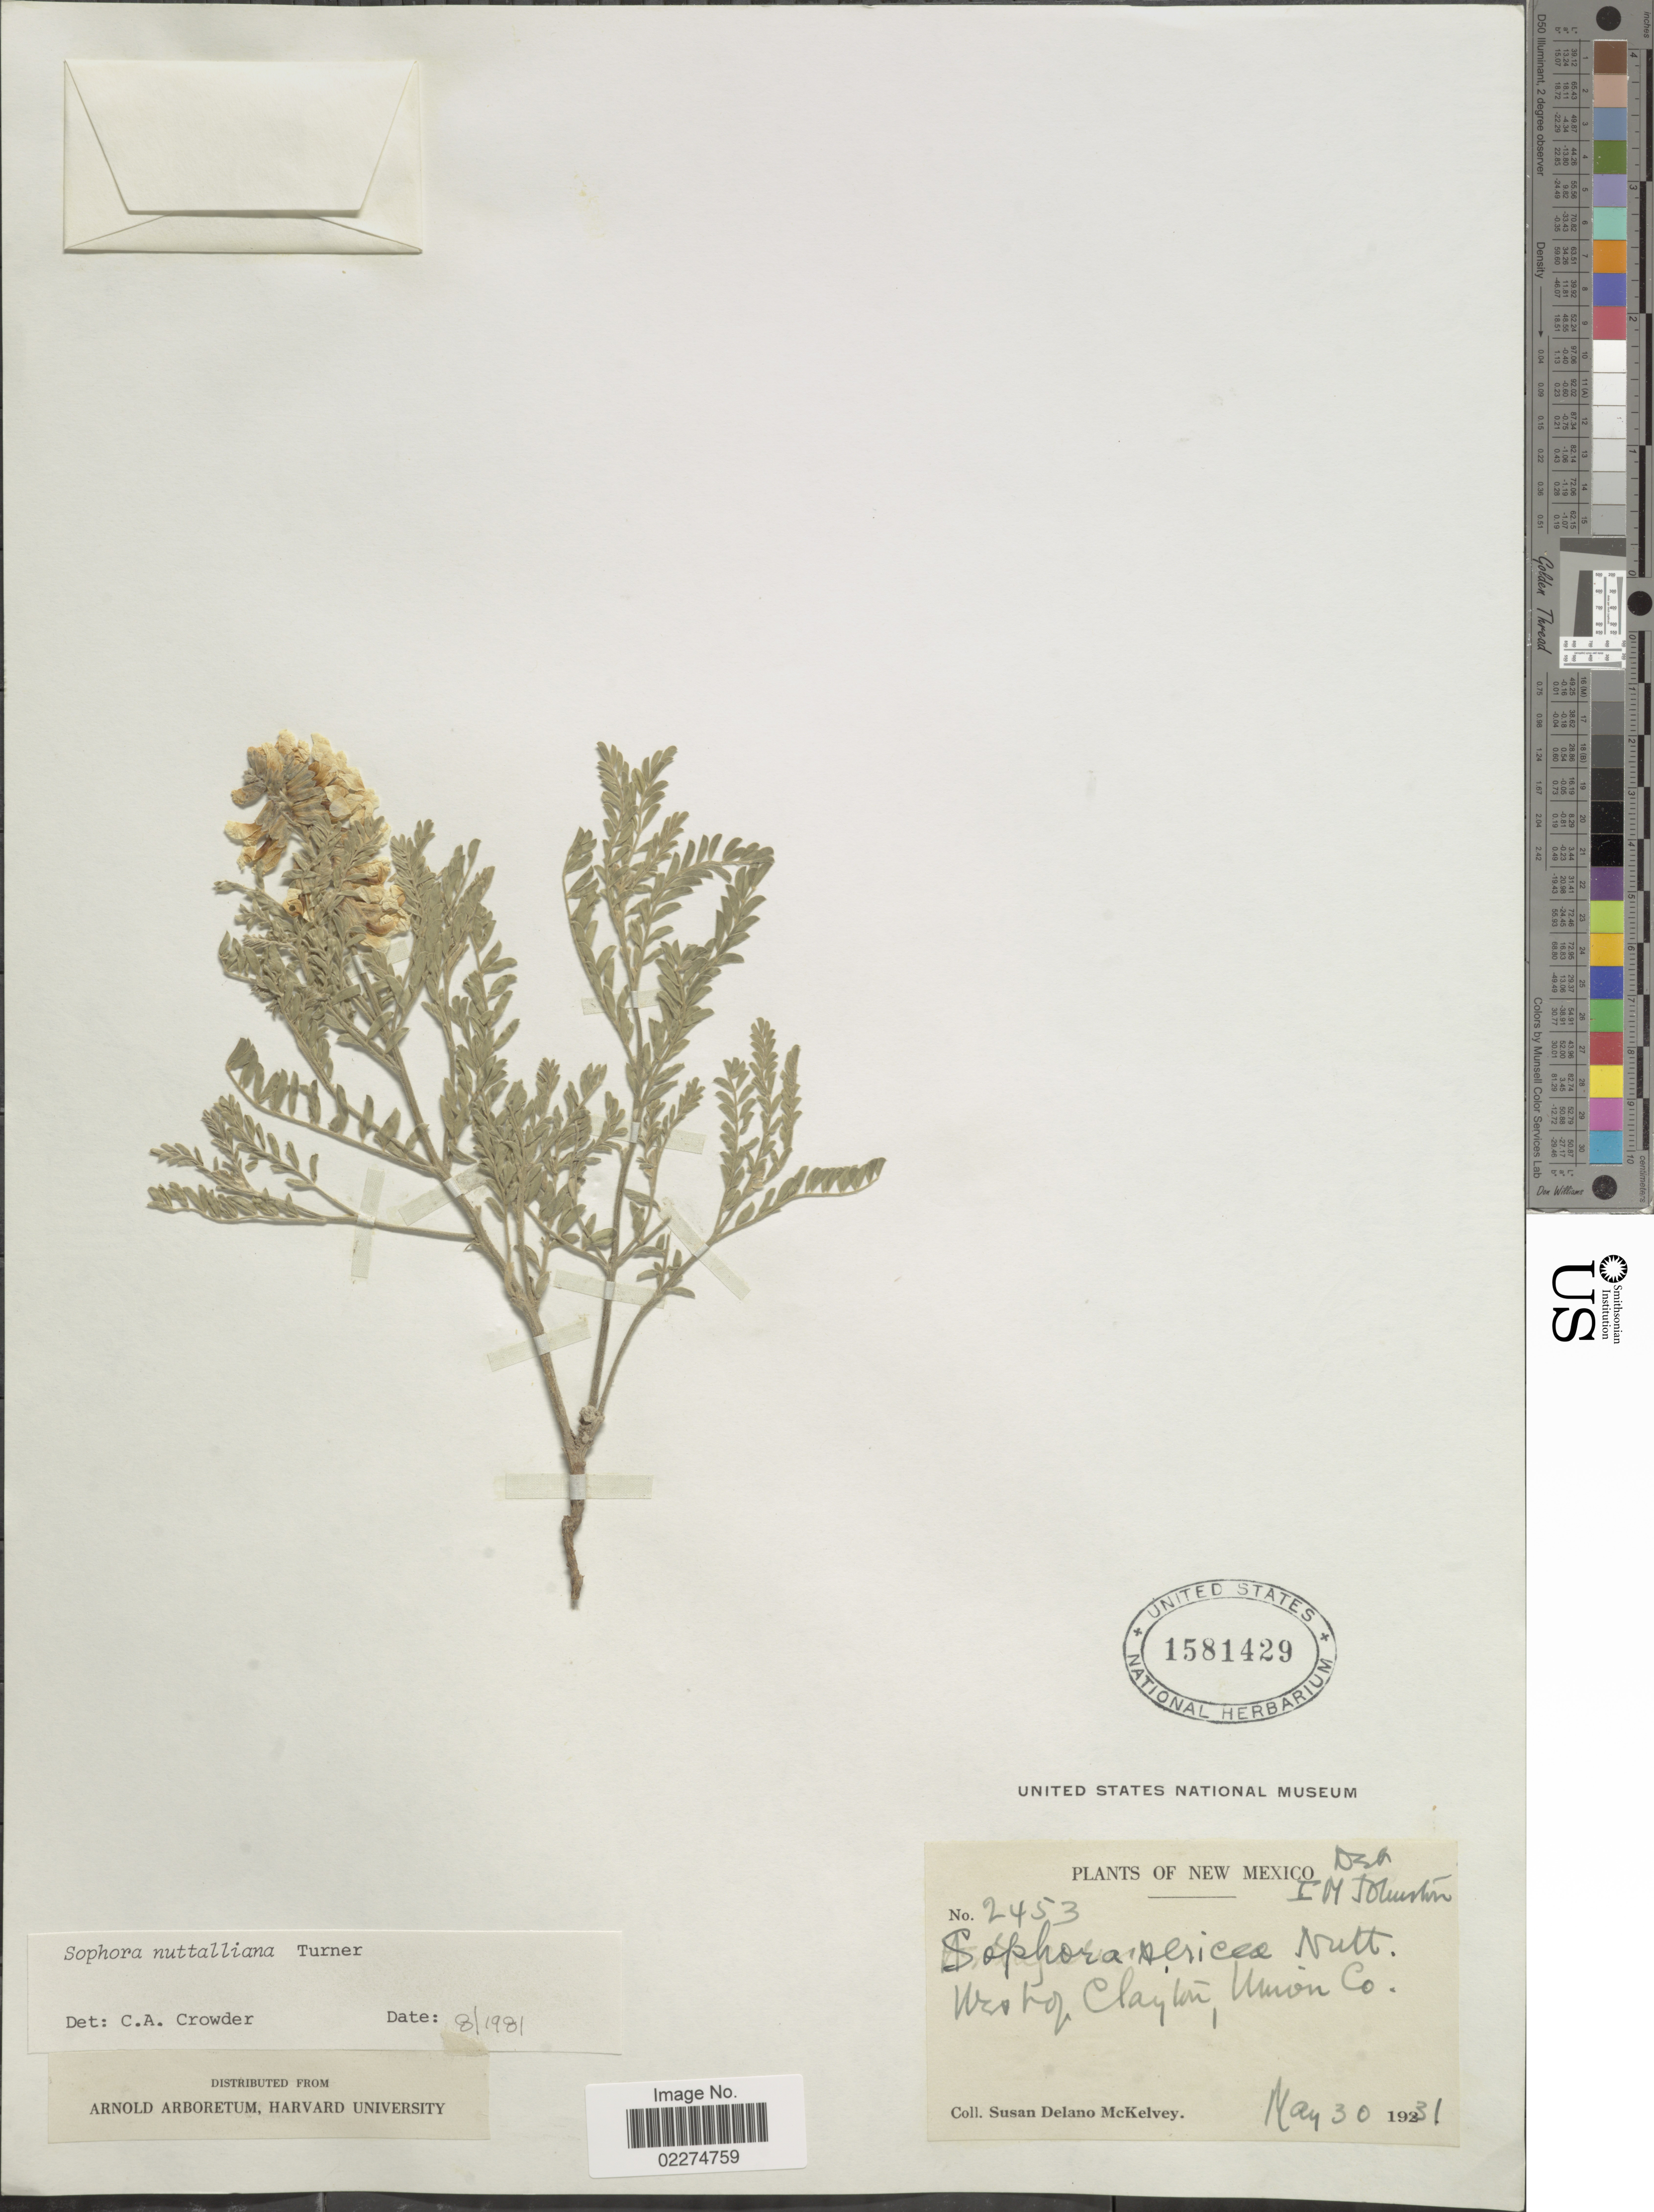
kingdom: Plantae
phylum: Tracheophyta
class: Magnoliopsida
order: Fabales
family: Fabaceae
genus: Sophora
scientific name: Sophora nuttalliana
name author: B.L. Turner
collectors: S. A. McKelvey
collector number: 2453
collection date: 1931-05-30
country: United States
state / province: New Mexico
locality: North of Clayton, Union Co.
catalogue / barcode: US 1581429